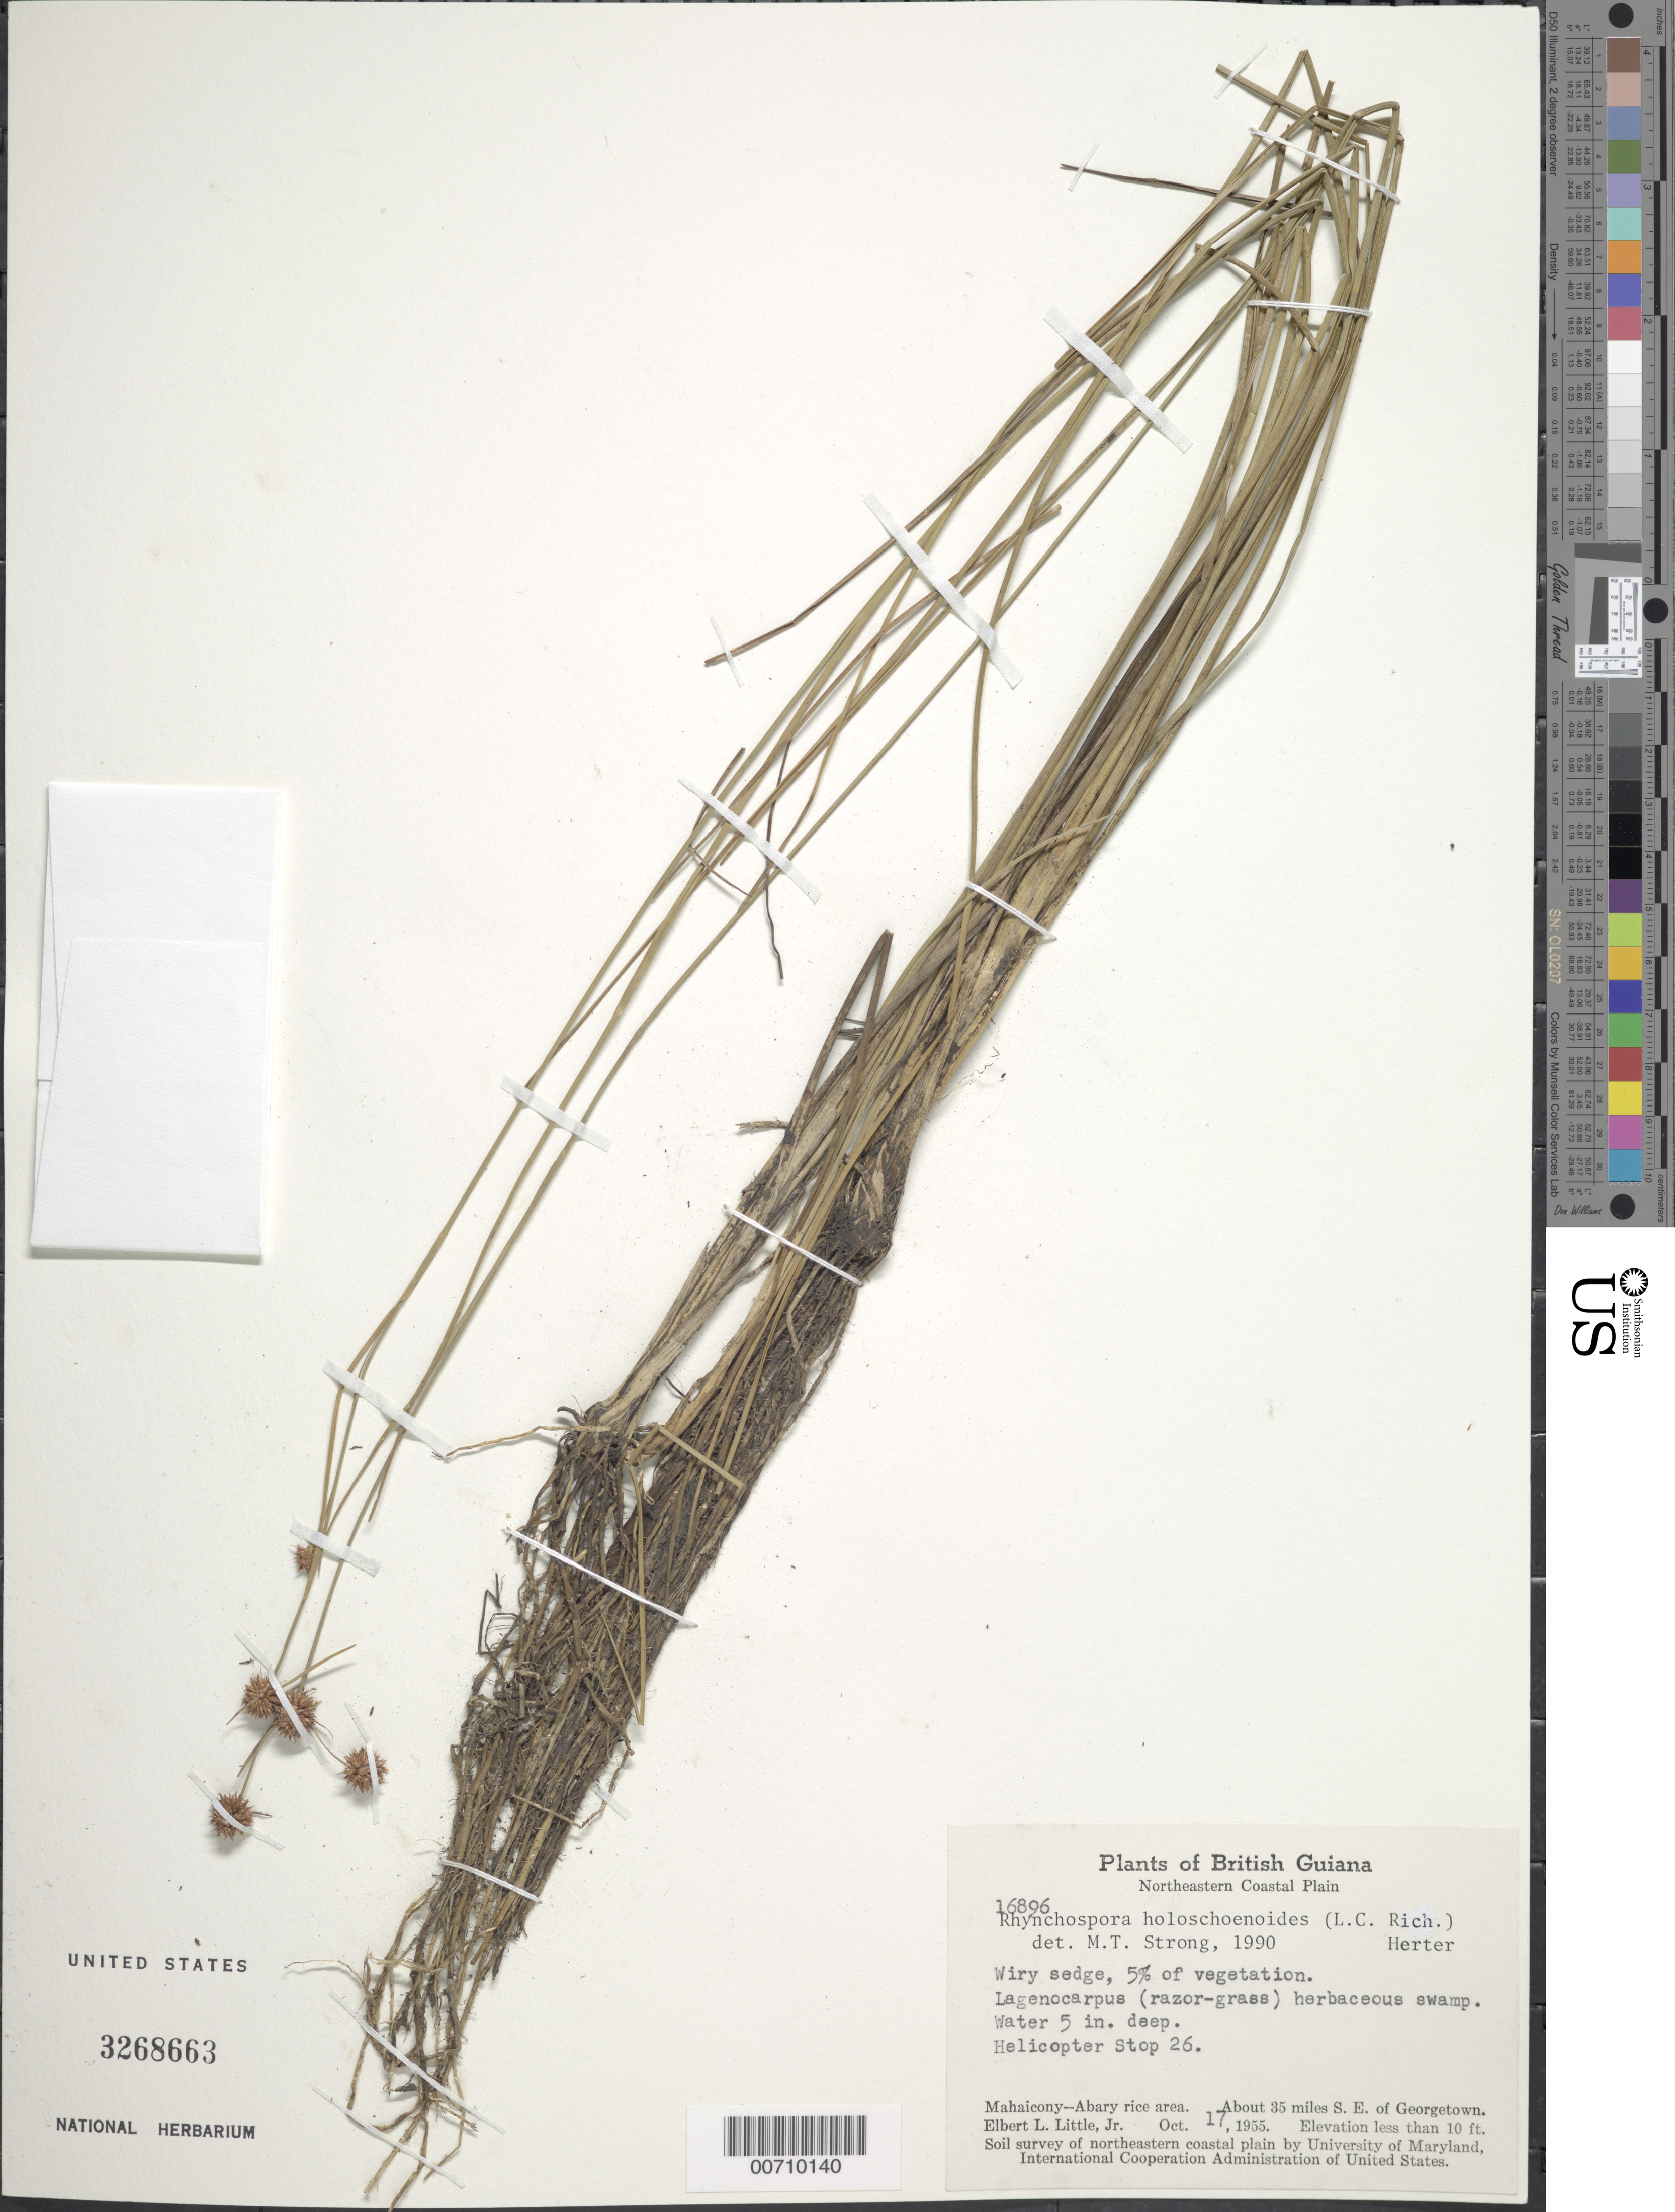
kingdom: Plantae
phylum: Tracheophyta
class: Liliopsida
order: Poales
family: Cyperaceae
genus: Rhynchospora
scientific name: Rhynchospora holoschoenoides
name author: (Rich.) Herter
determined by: Strong, M. T., (US), Smithsonian Institution - National Museum of Natural History (UNITED STATES)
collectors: E. L. Little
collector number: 16896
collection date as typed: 17-Oct-55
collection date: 1955-10-17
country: Guyana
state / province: Mahaica-Berbice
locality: Mahaicony-Abary rice area, E bank Demerara R., about 35 mi. SE of Georgetown, Helicopter stop 26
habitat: Lagenocarpus (razor-grass) herbaceous swamp, water 5 in deep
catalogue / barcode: US 3268663